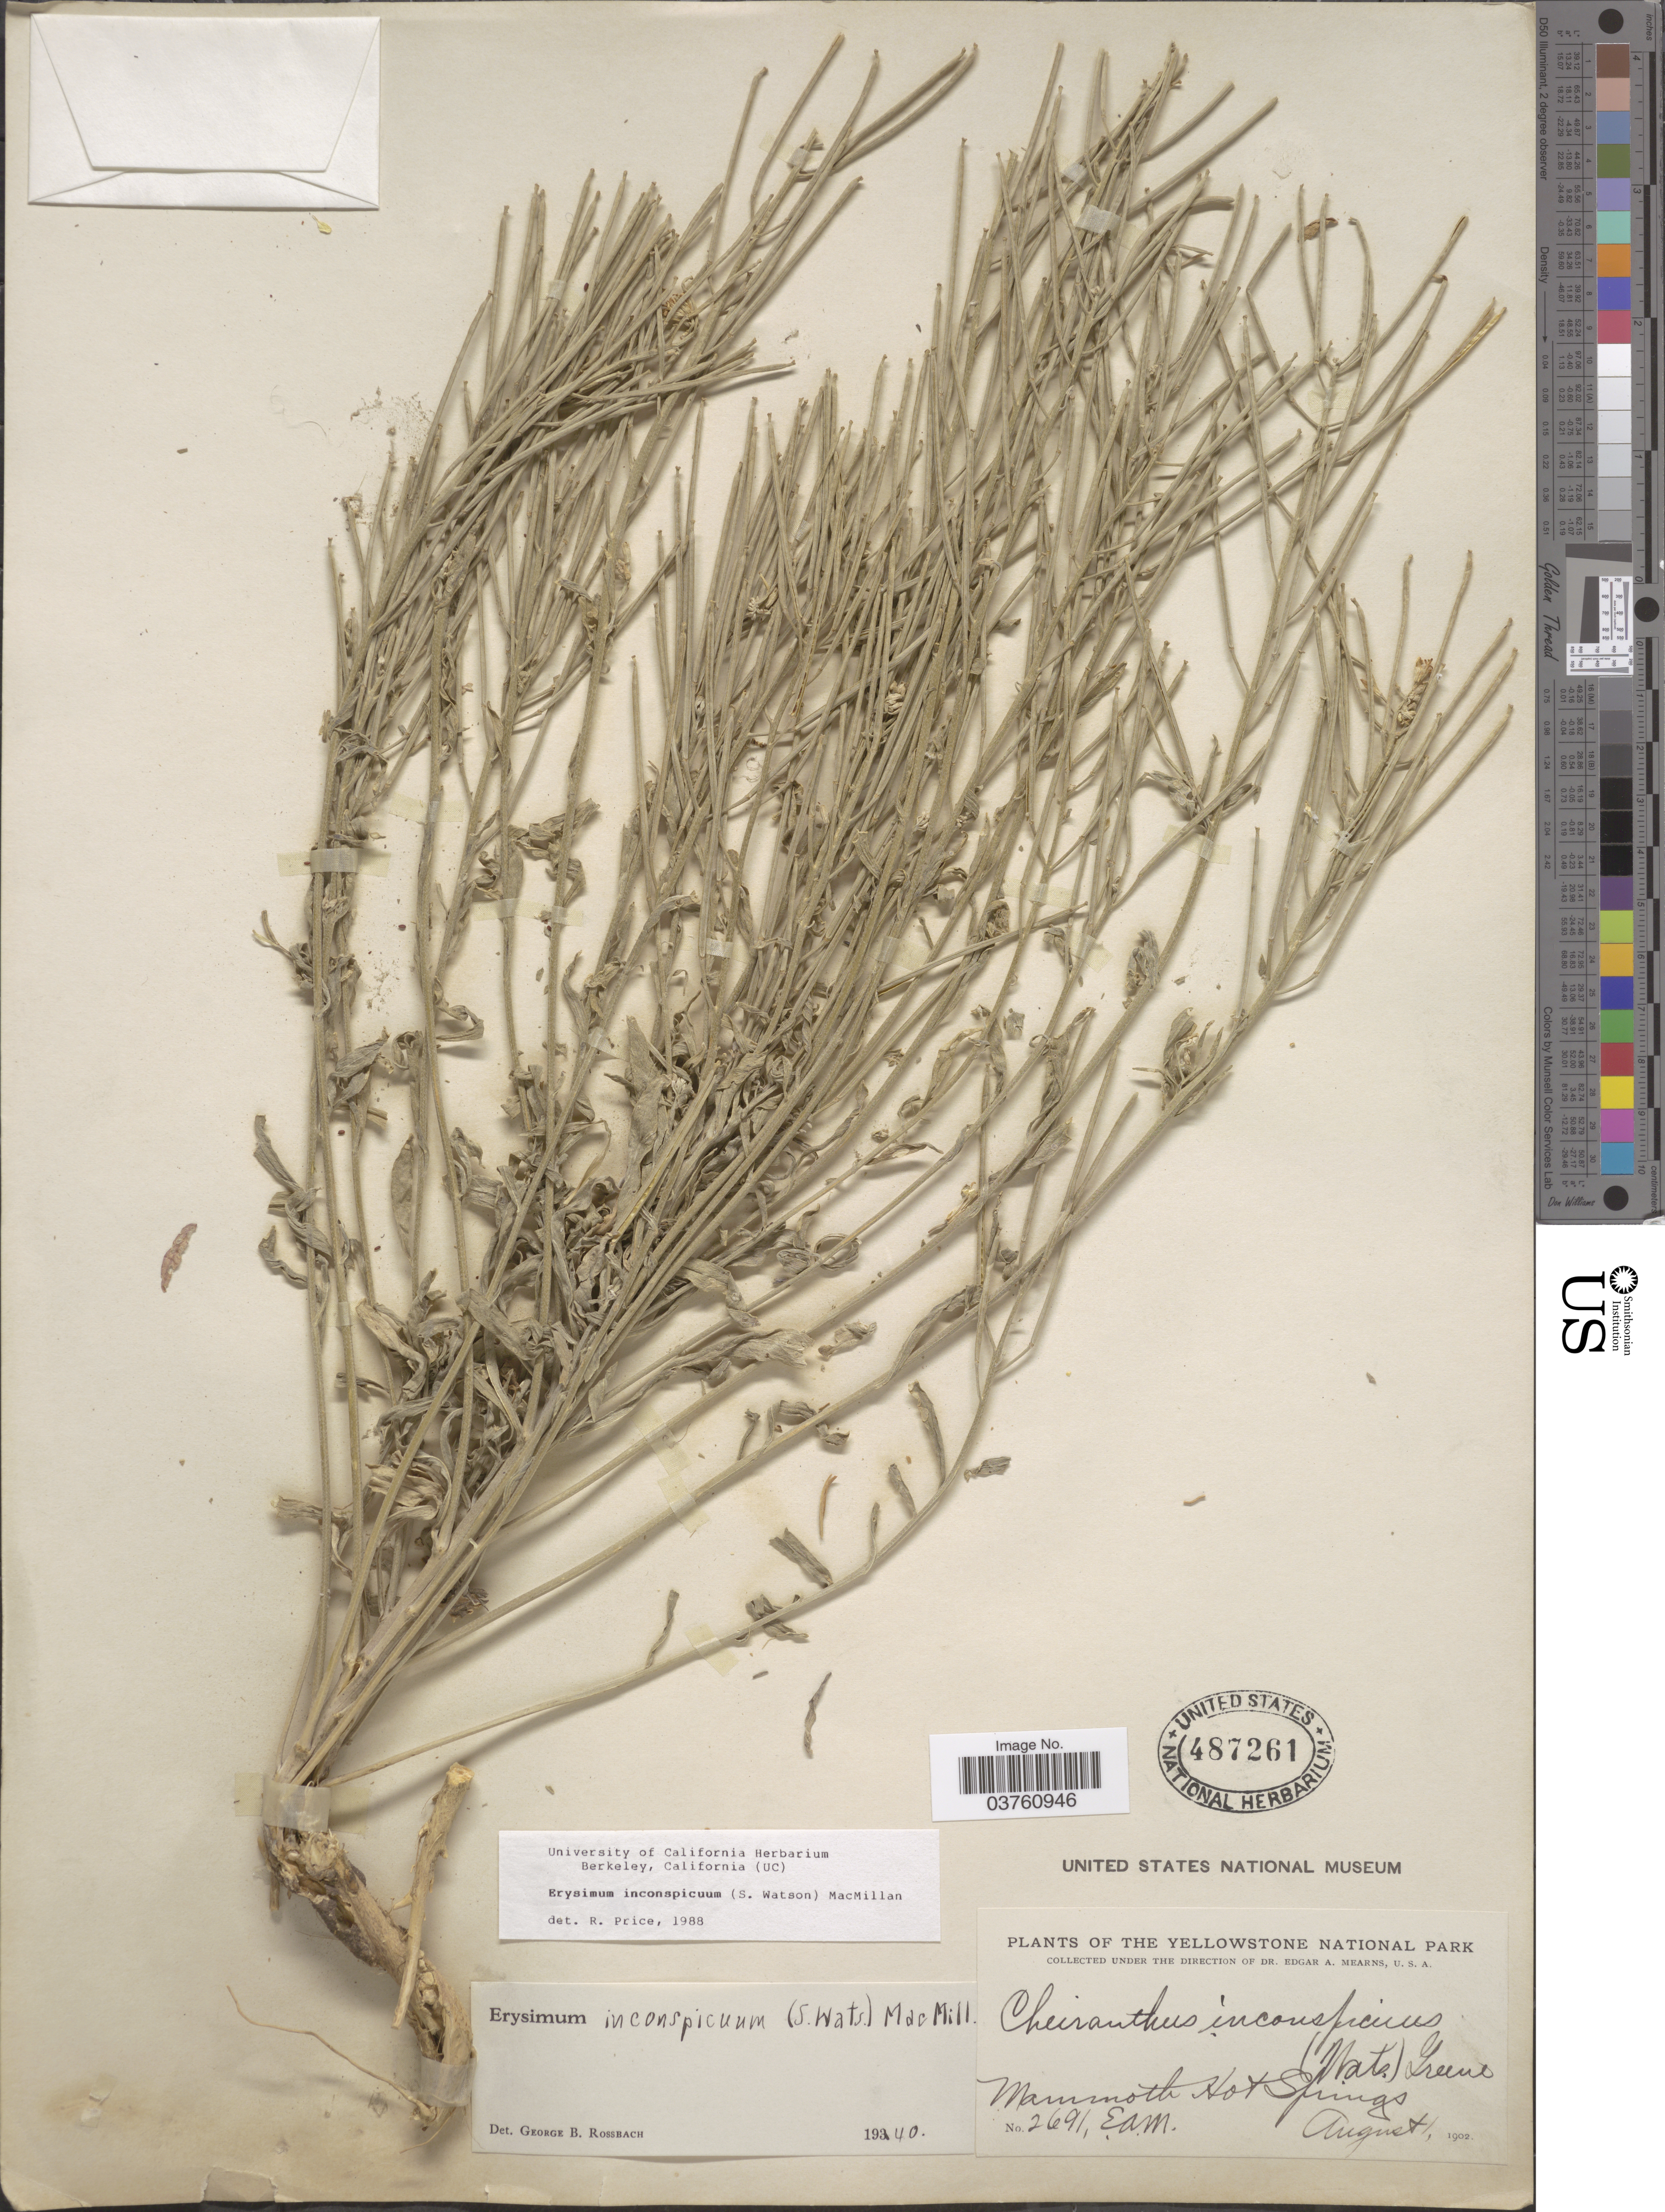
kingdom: Plantae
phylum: Tracheophyta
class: Magnoliopsida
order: Brassicales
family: Brassicaceae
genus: Erysimum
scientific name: Erysimum inconspicuum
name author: (S. Watson) MacMill.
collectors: E. A. Mearns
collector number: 2691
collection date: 1902-08-01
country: United States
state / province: Wyoming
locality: The Yellowstone National Park. Mammoth Hot Springs.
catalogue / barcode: US 487261